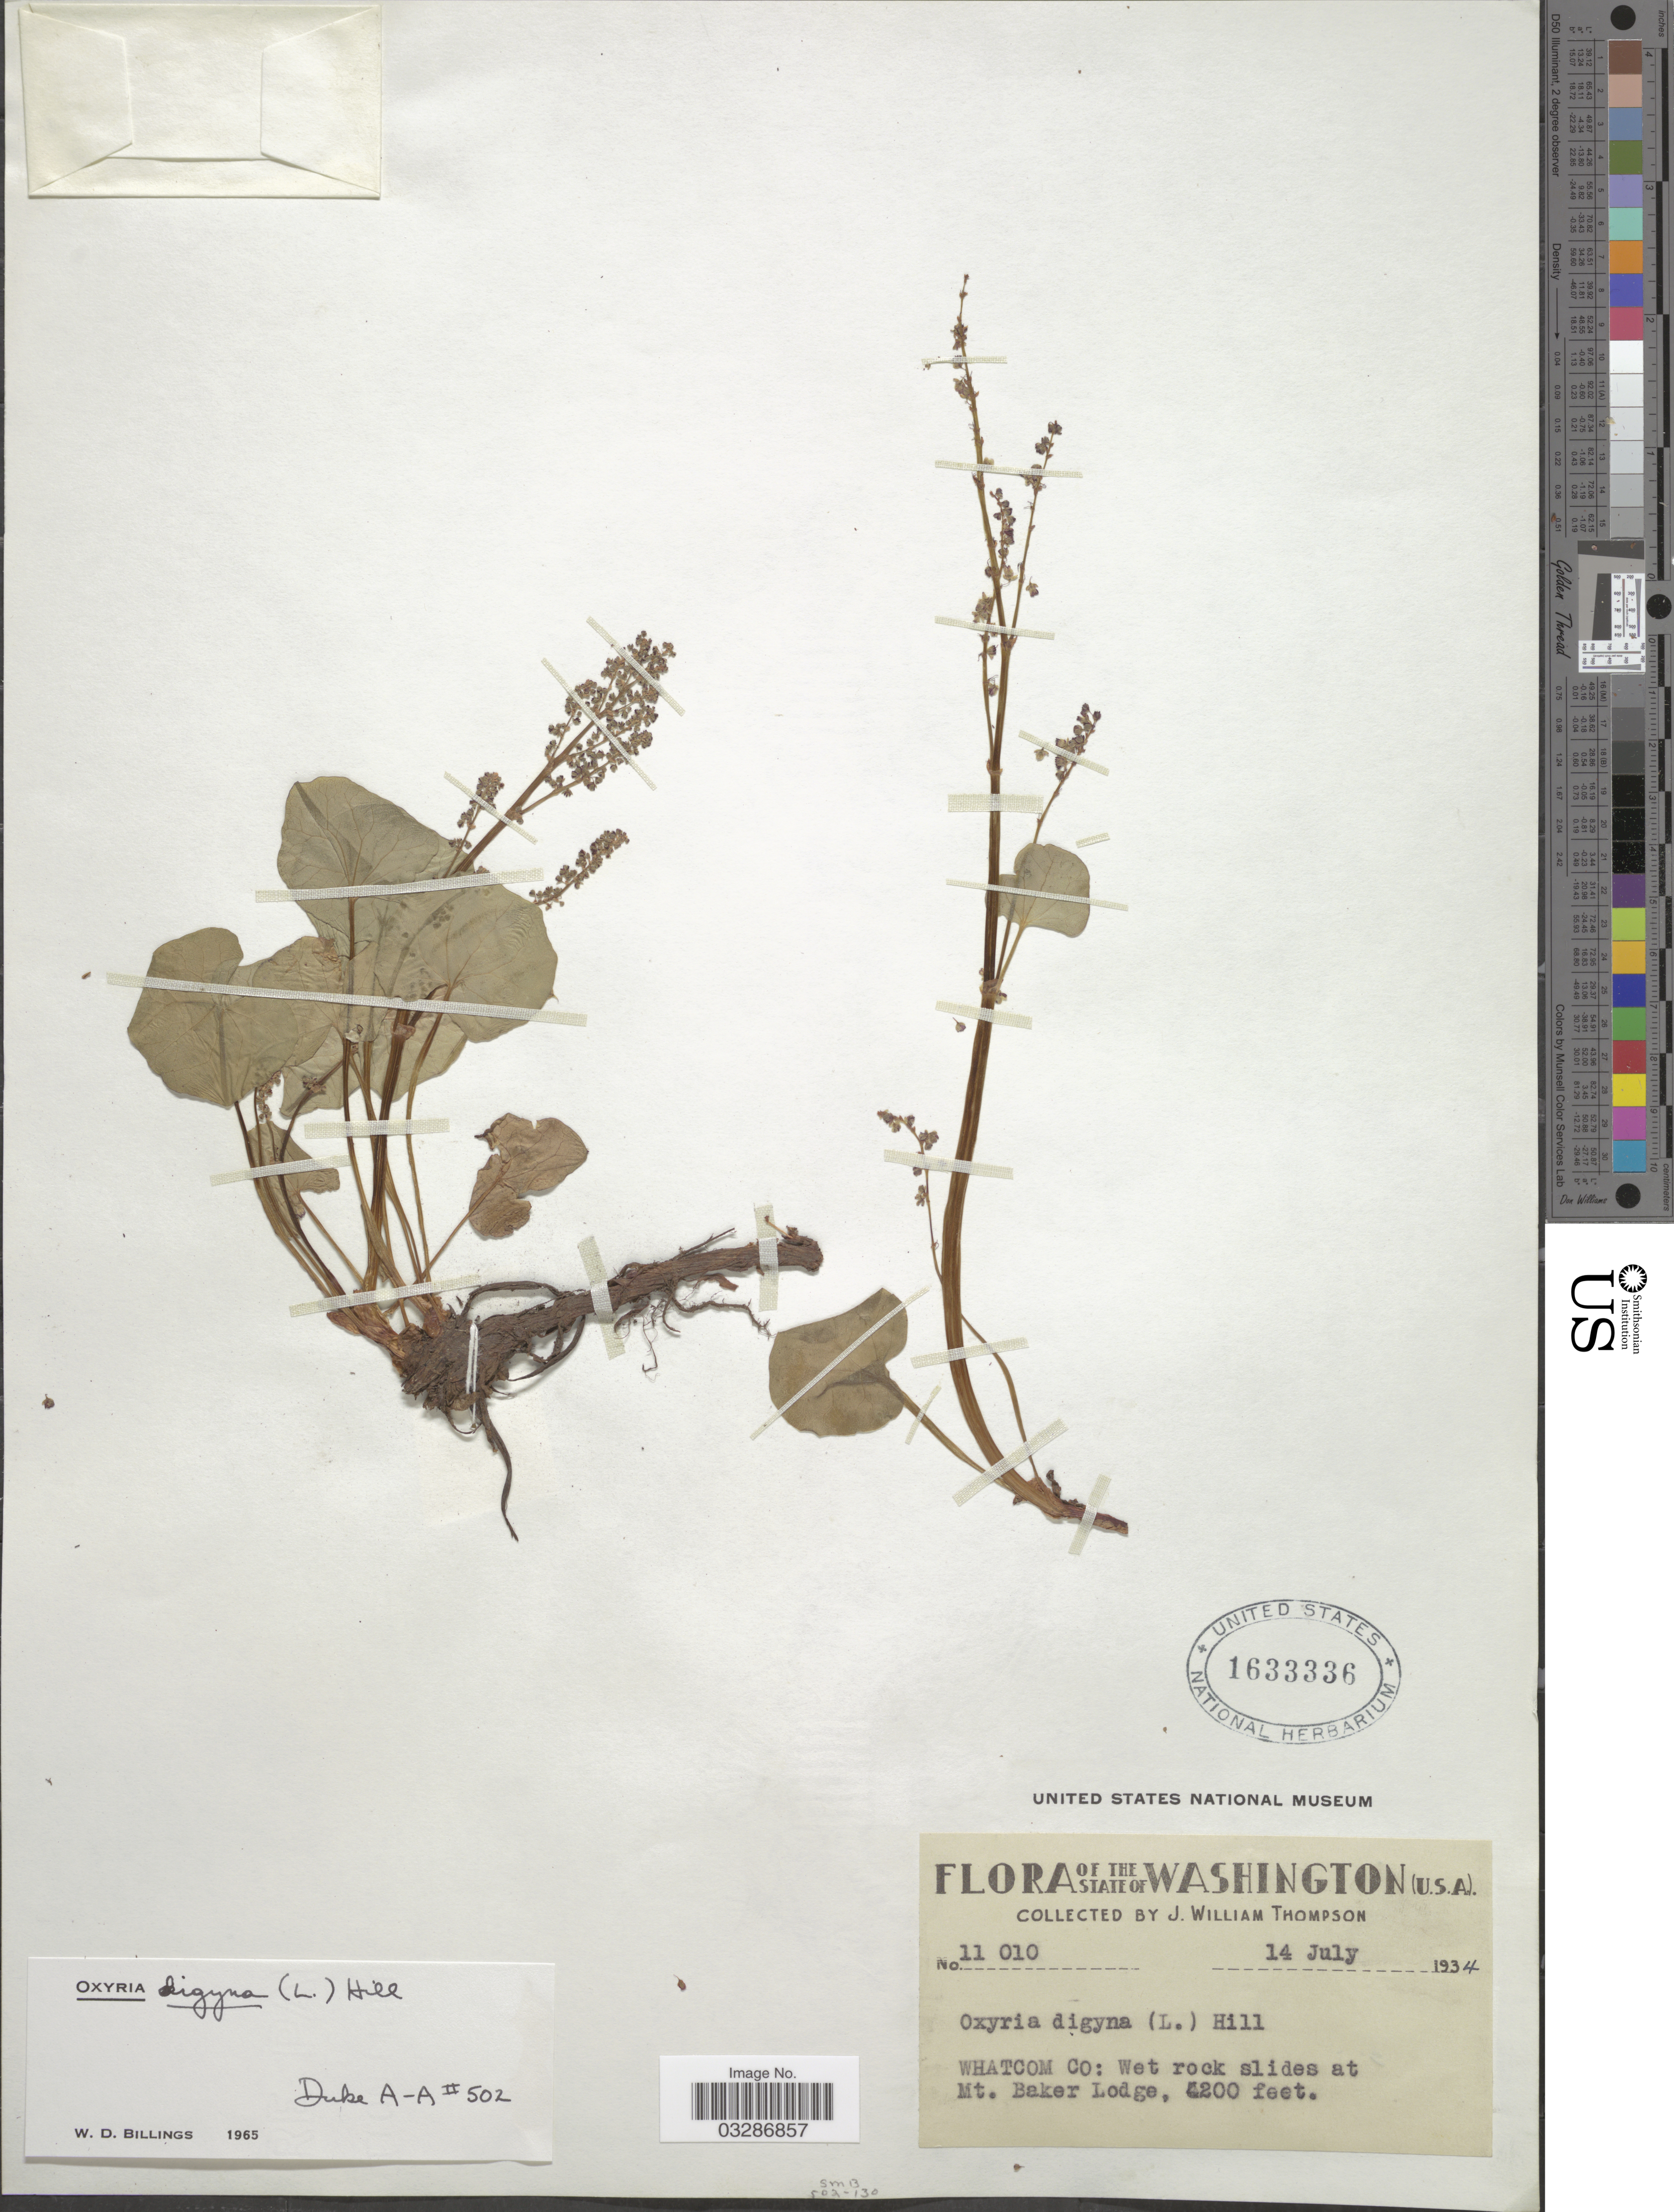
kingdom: Plantae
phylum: Tracheophyta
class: Magnoliopsida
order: Caryophyllales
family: Polygonaceae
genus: Oxyria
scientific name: Oxyria digyna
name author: (L.) Hill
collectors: J. W. Thompson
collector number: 11010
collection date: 1934-07-14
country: United States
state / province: Washington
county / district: Whatcom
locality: Whatcom Co.: Wet rock slides at Mt. Baker Lodge.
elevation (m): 1280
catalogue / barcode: US 1633336